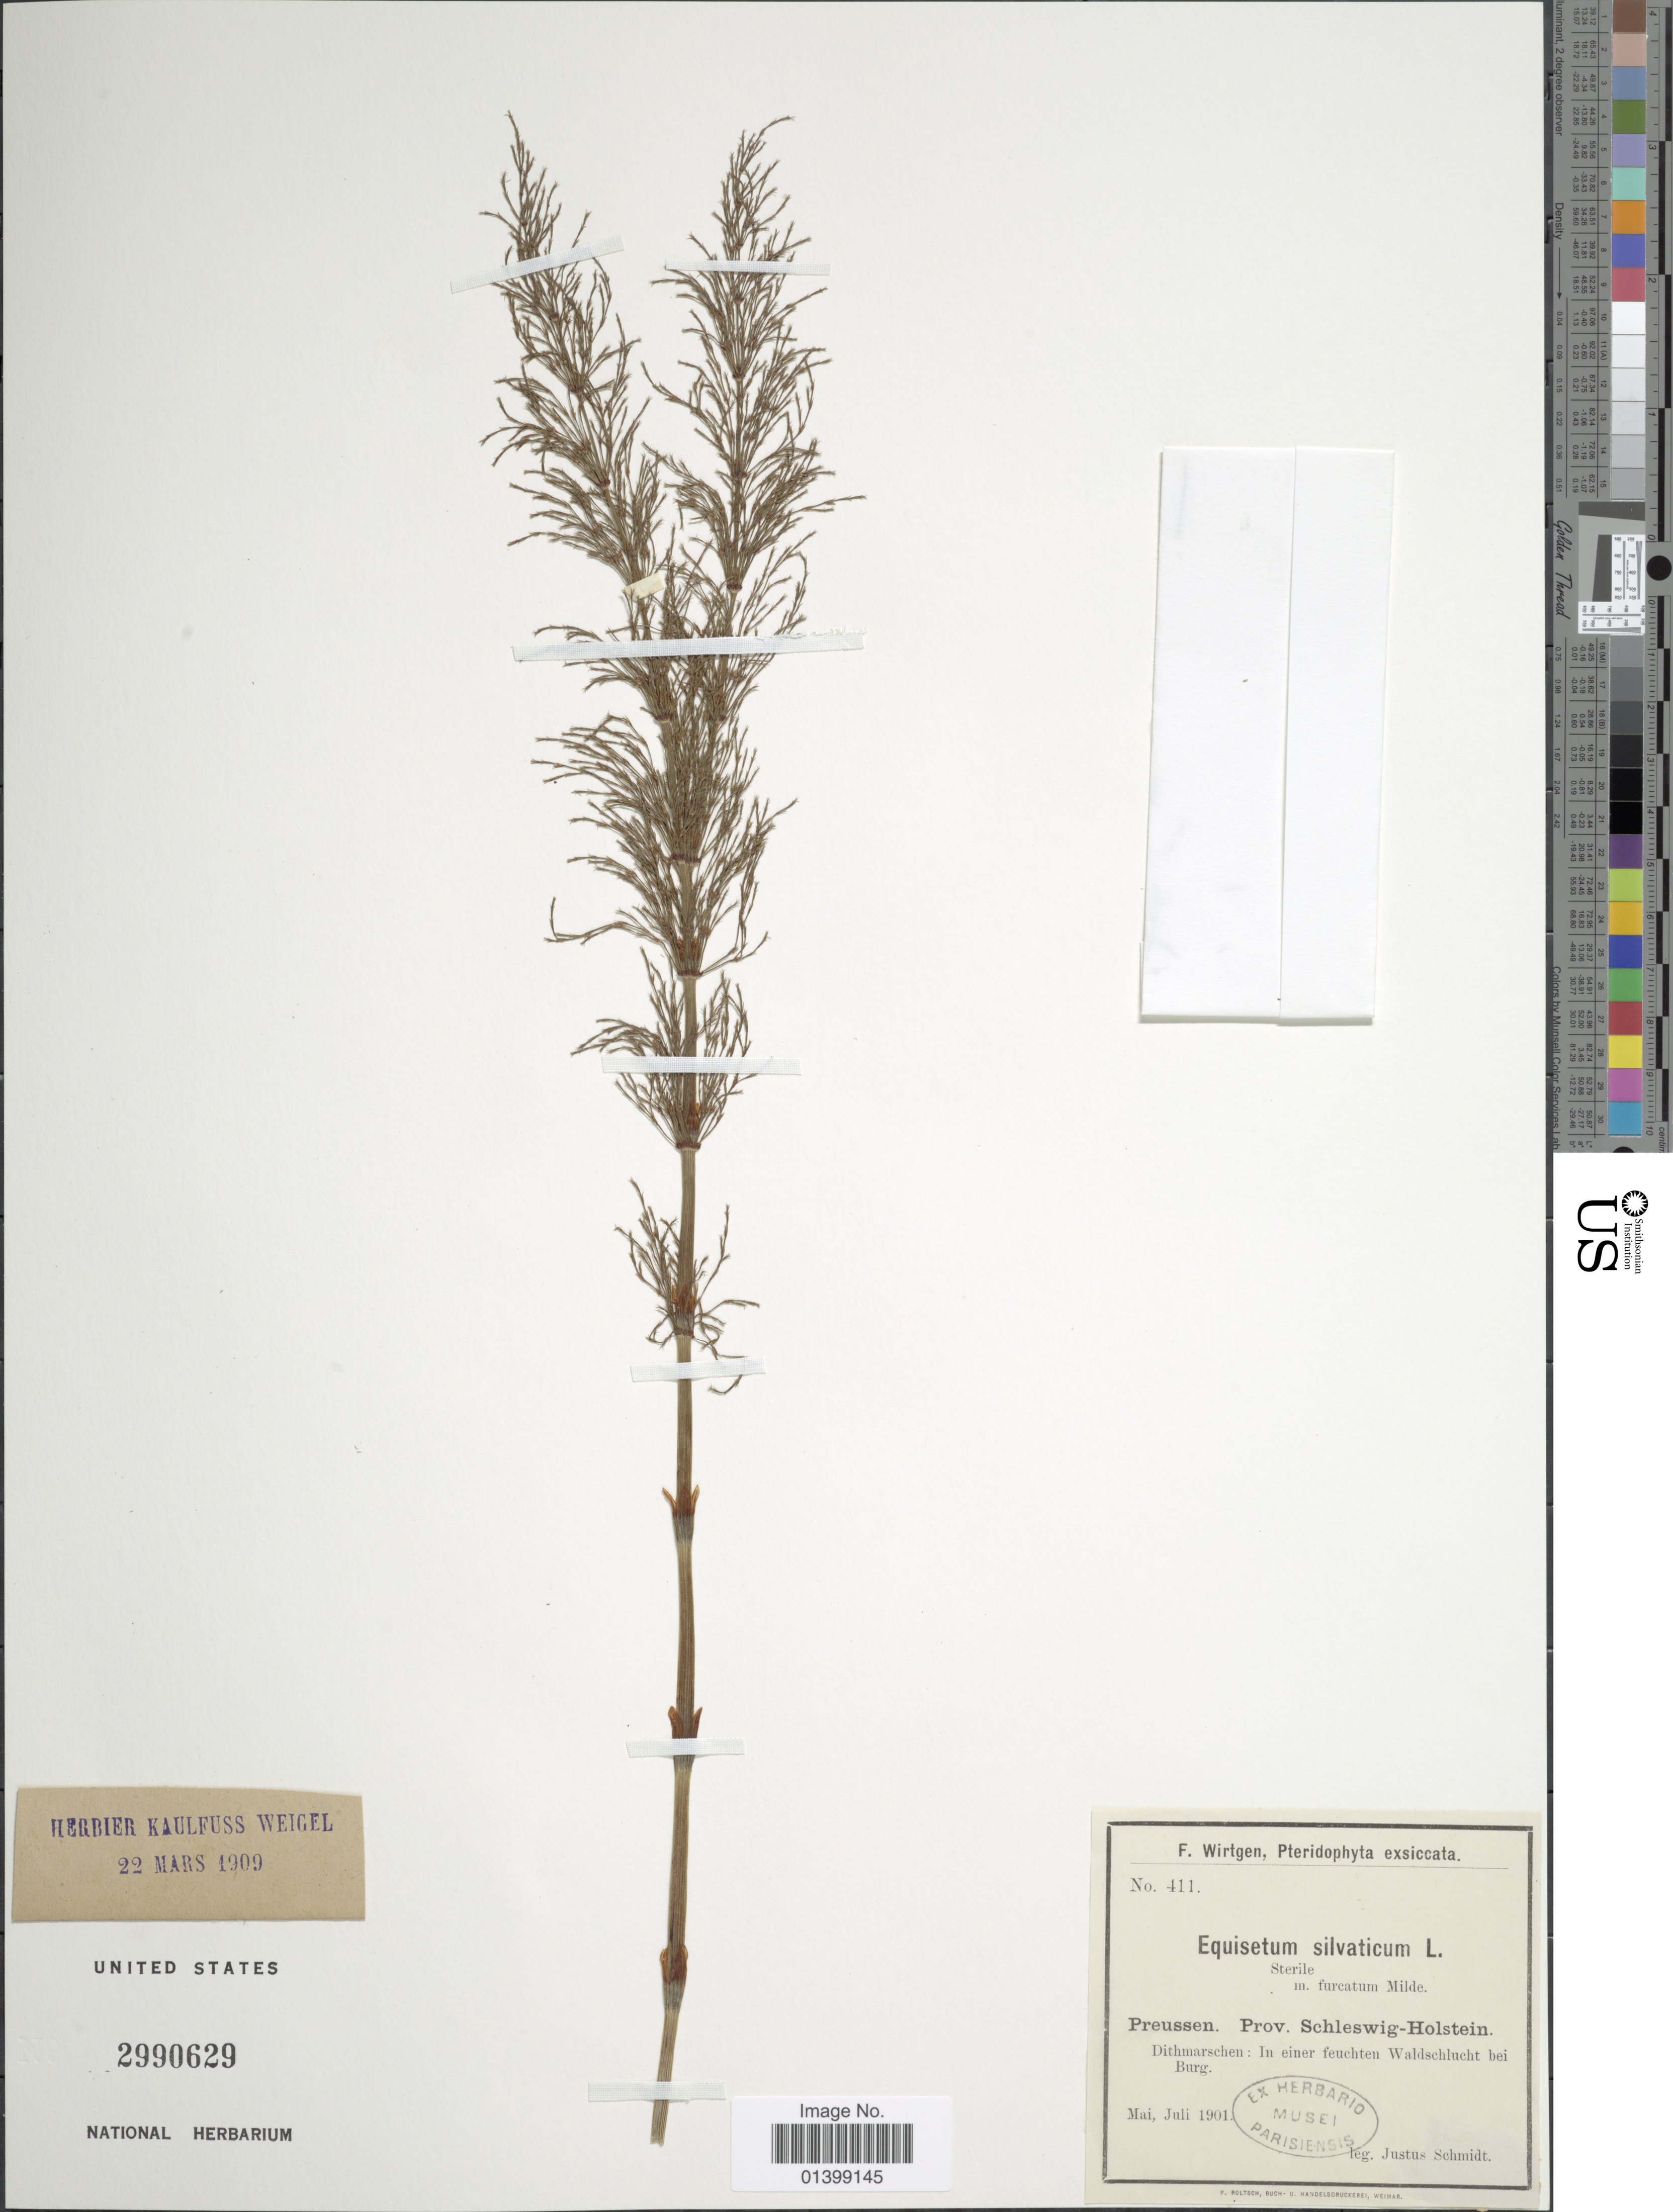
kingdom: Plantae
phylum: Tracheophyta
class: Polypodiopsida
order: Equisetales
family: Equisetaceae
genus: Equisetum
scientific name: Equisetum sylvaticum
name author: L.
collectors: J. Schmidt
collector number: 411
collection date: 1901-05/1901-07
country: Germany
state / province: Schleswig-Holstein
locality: Preussen, Dithmarschen: In einer feuchten Waldschlucht bei Burg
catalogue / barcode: US 2990629